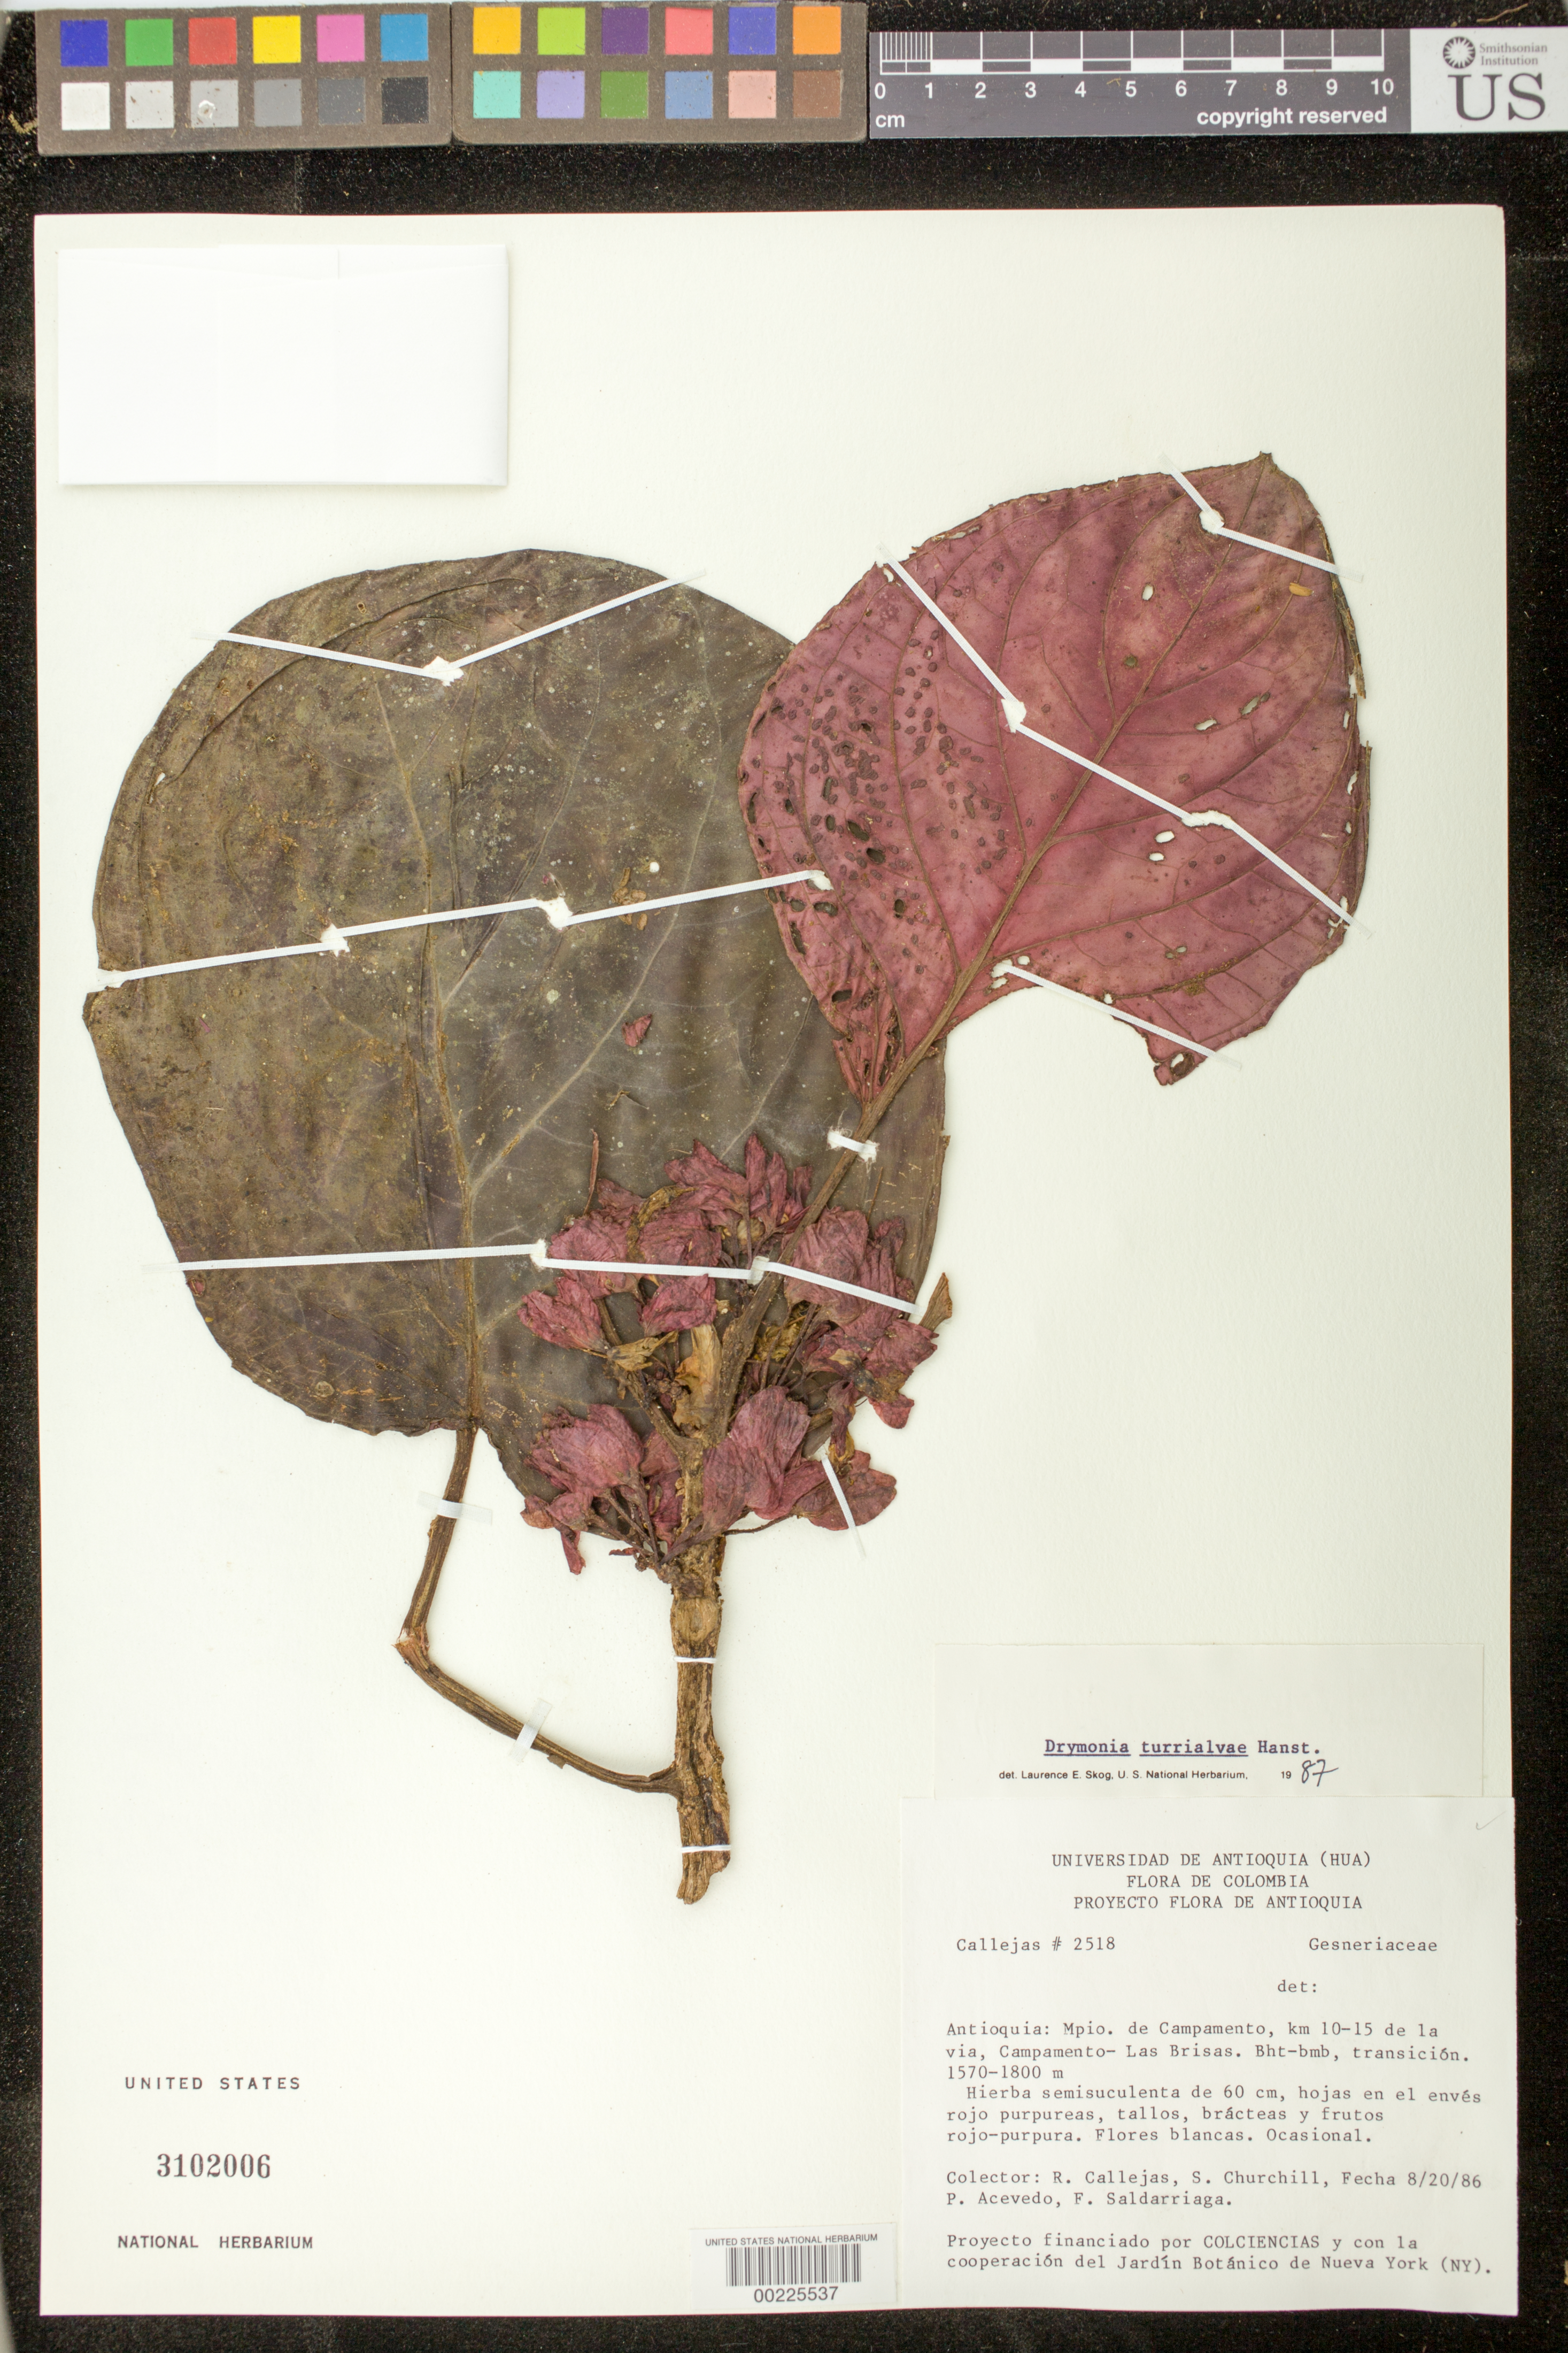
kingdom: Plantae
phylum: Tracheophyta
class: Magnoliopsida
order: Lamiales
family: Gesneriaceae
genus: Drymonia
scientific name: Drymonia turrialvae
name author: Hanst.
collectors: R. Callejas, S. Churchill, P. Acevedo-Rodr. & F. Saldarriaga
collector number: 2518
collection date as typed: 20 Aug 1986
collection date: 1986-08-20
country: Colombia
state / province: Antioquia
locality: Mun. of Campamento, km 10-15 from the road, Campamento-Las Brisas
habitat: bht-bmb, transition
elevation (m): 1570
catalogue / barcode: US 3102006